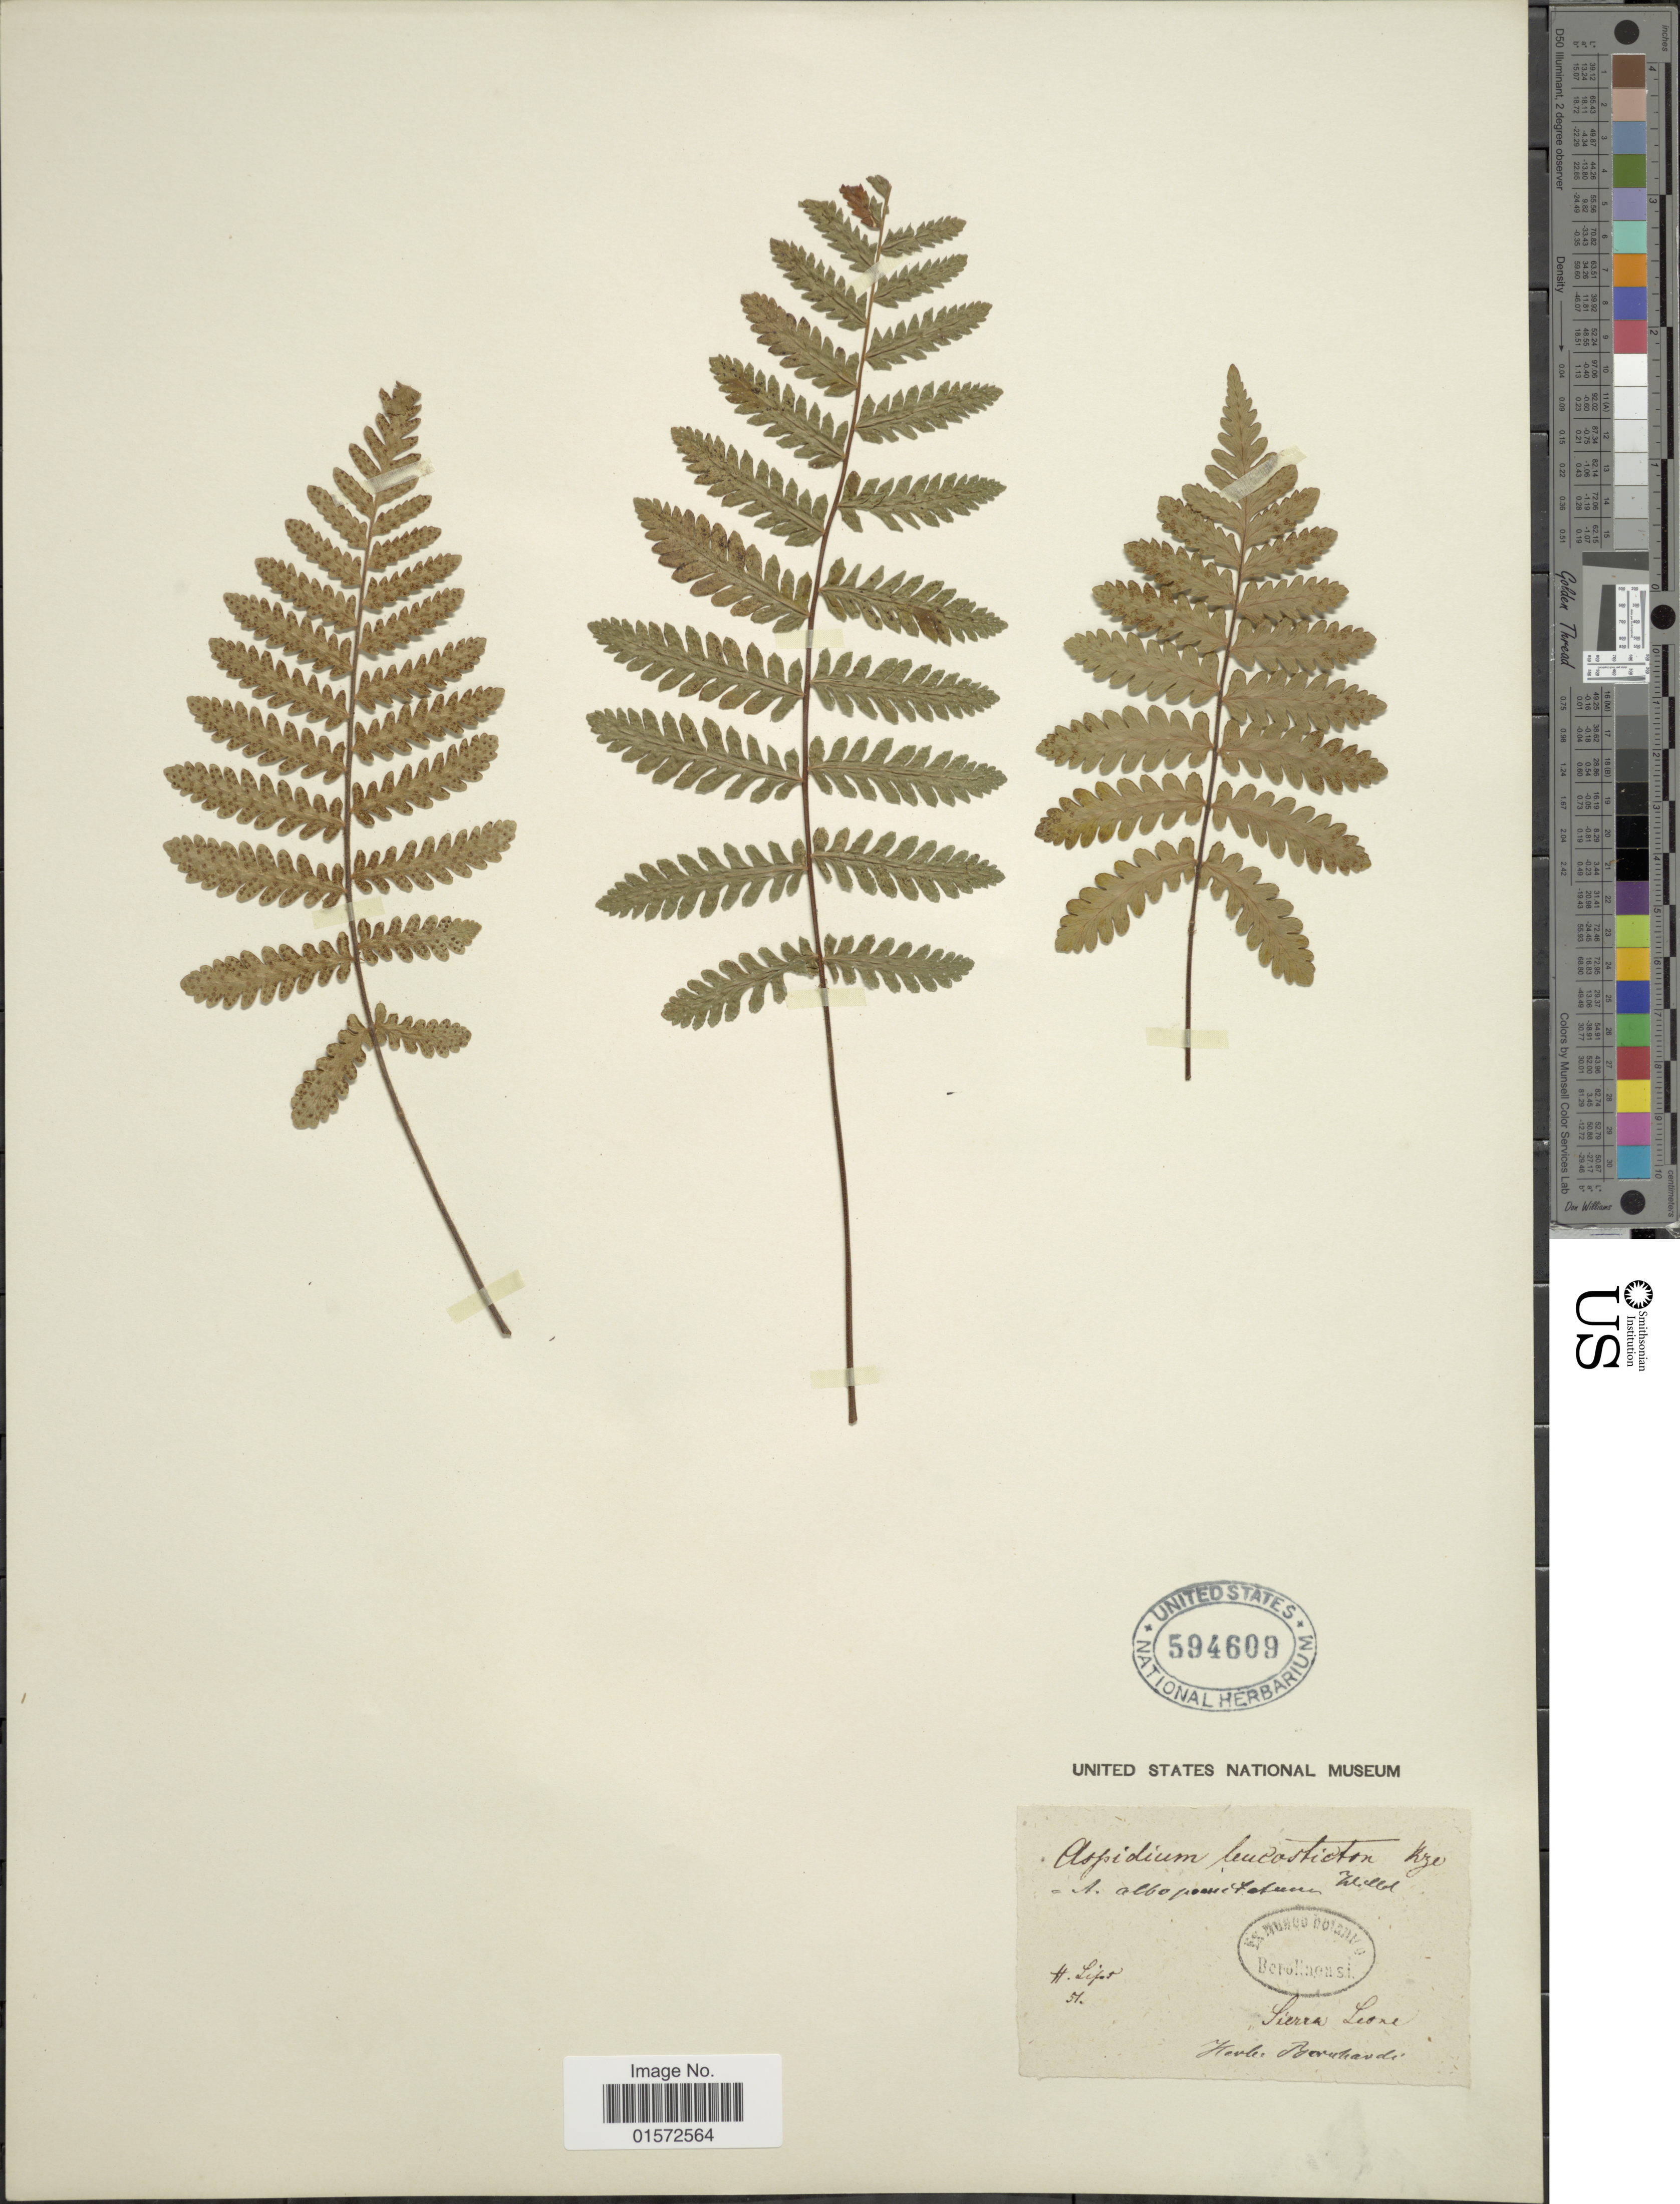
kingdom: Plantae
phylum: Tracheophyta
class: Polypodiopsida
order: Polypodiales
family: Tectariaceae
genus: Arthropteris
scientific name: Arthropteris orientalis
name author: (J.F. Gmel.) Posth.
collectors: J. Bernhardi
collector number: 51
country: Sierra Leone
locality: Sierra Leone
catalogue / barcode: US 594609